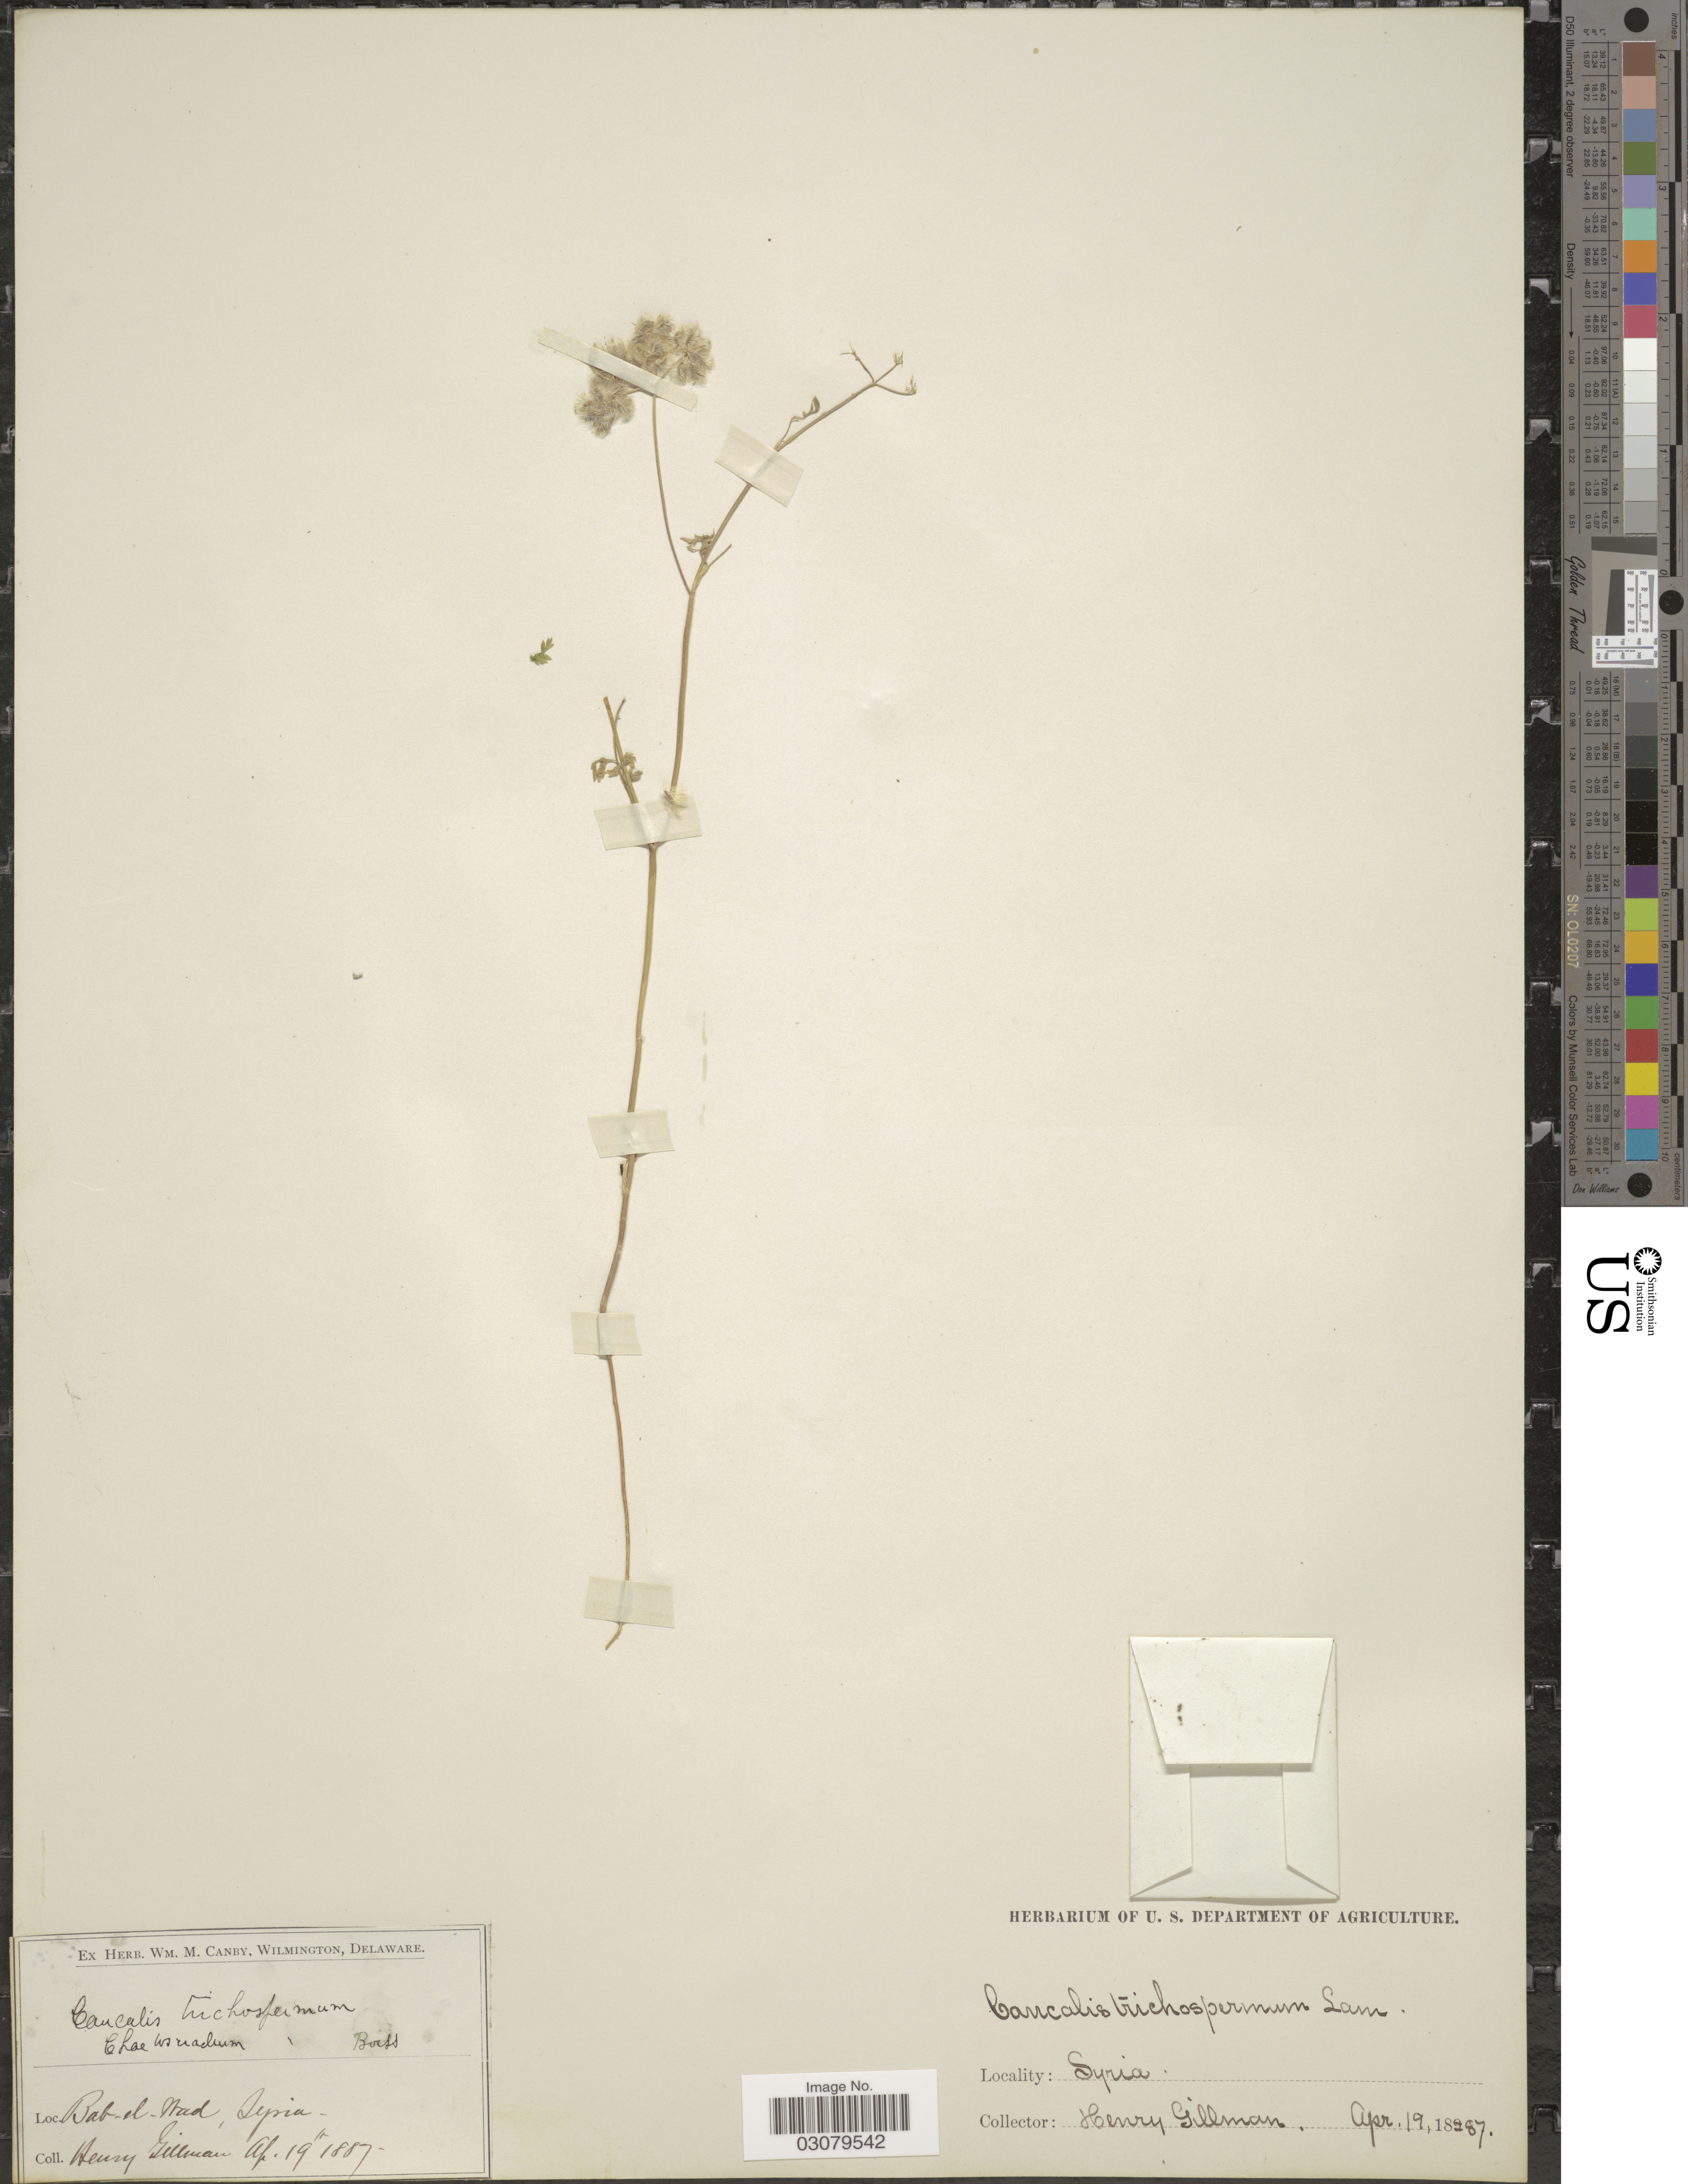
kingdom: Plantae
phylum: Tracheophyta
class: Magnoliopsida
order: Apiales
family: Apiaceae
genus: Chaetosciadium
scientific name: Chaetosciadium trichospermum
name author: (L.) Boiss.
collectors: H. Gillman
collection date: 1887-04-19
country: Syria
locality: Bab-el-Wad.